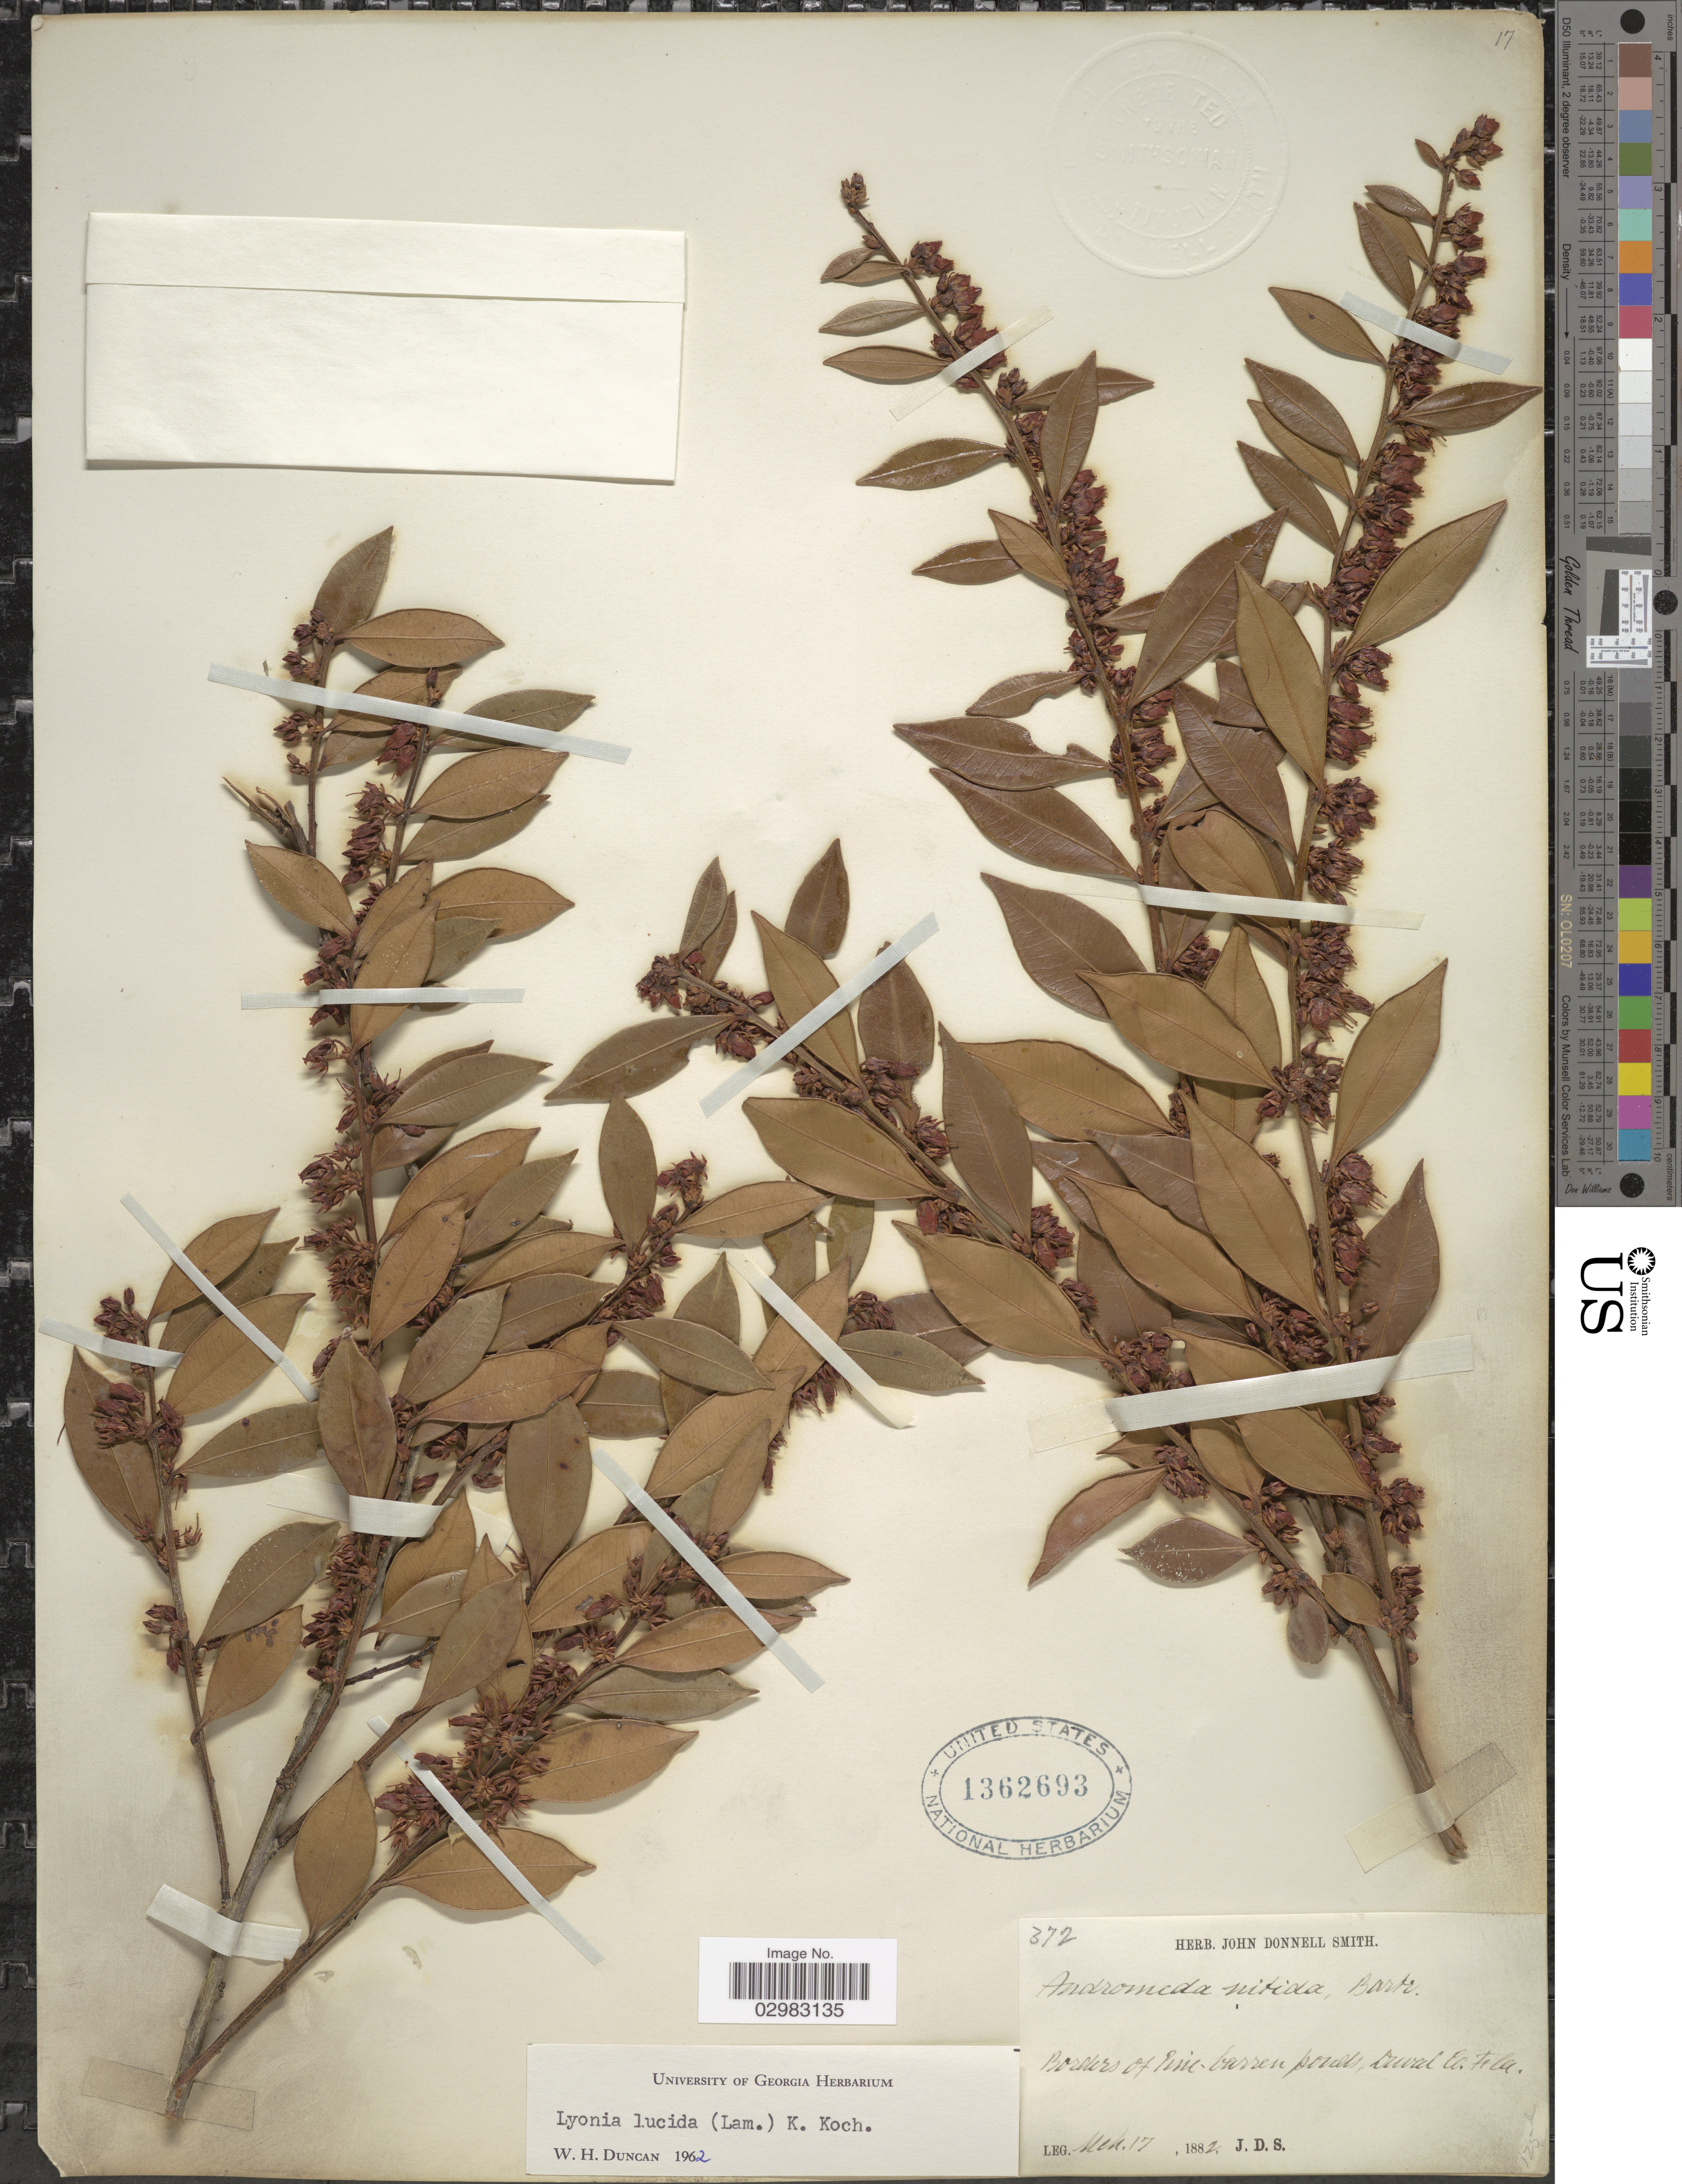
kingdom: Plantae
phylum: Tracheophyta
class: Magnoliopsida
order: Ericales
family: Ericaceae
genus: Lyonia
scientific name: Lyonia lucida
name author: K. Koch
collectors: J. Donnell Smith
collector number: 372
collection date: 1882-03-17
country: United States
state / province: Florida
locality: Borders of Pine-barren ponds, Duval Co. Fla.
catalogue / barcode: US 1362693